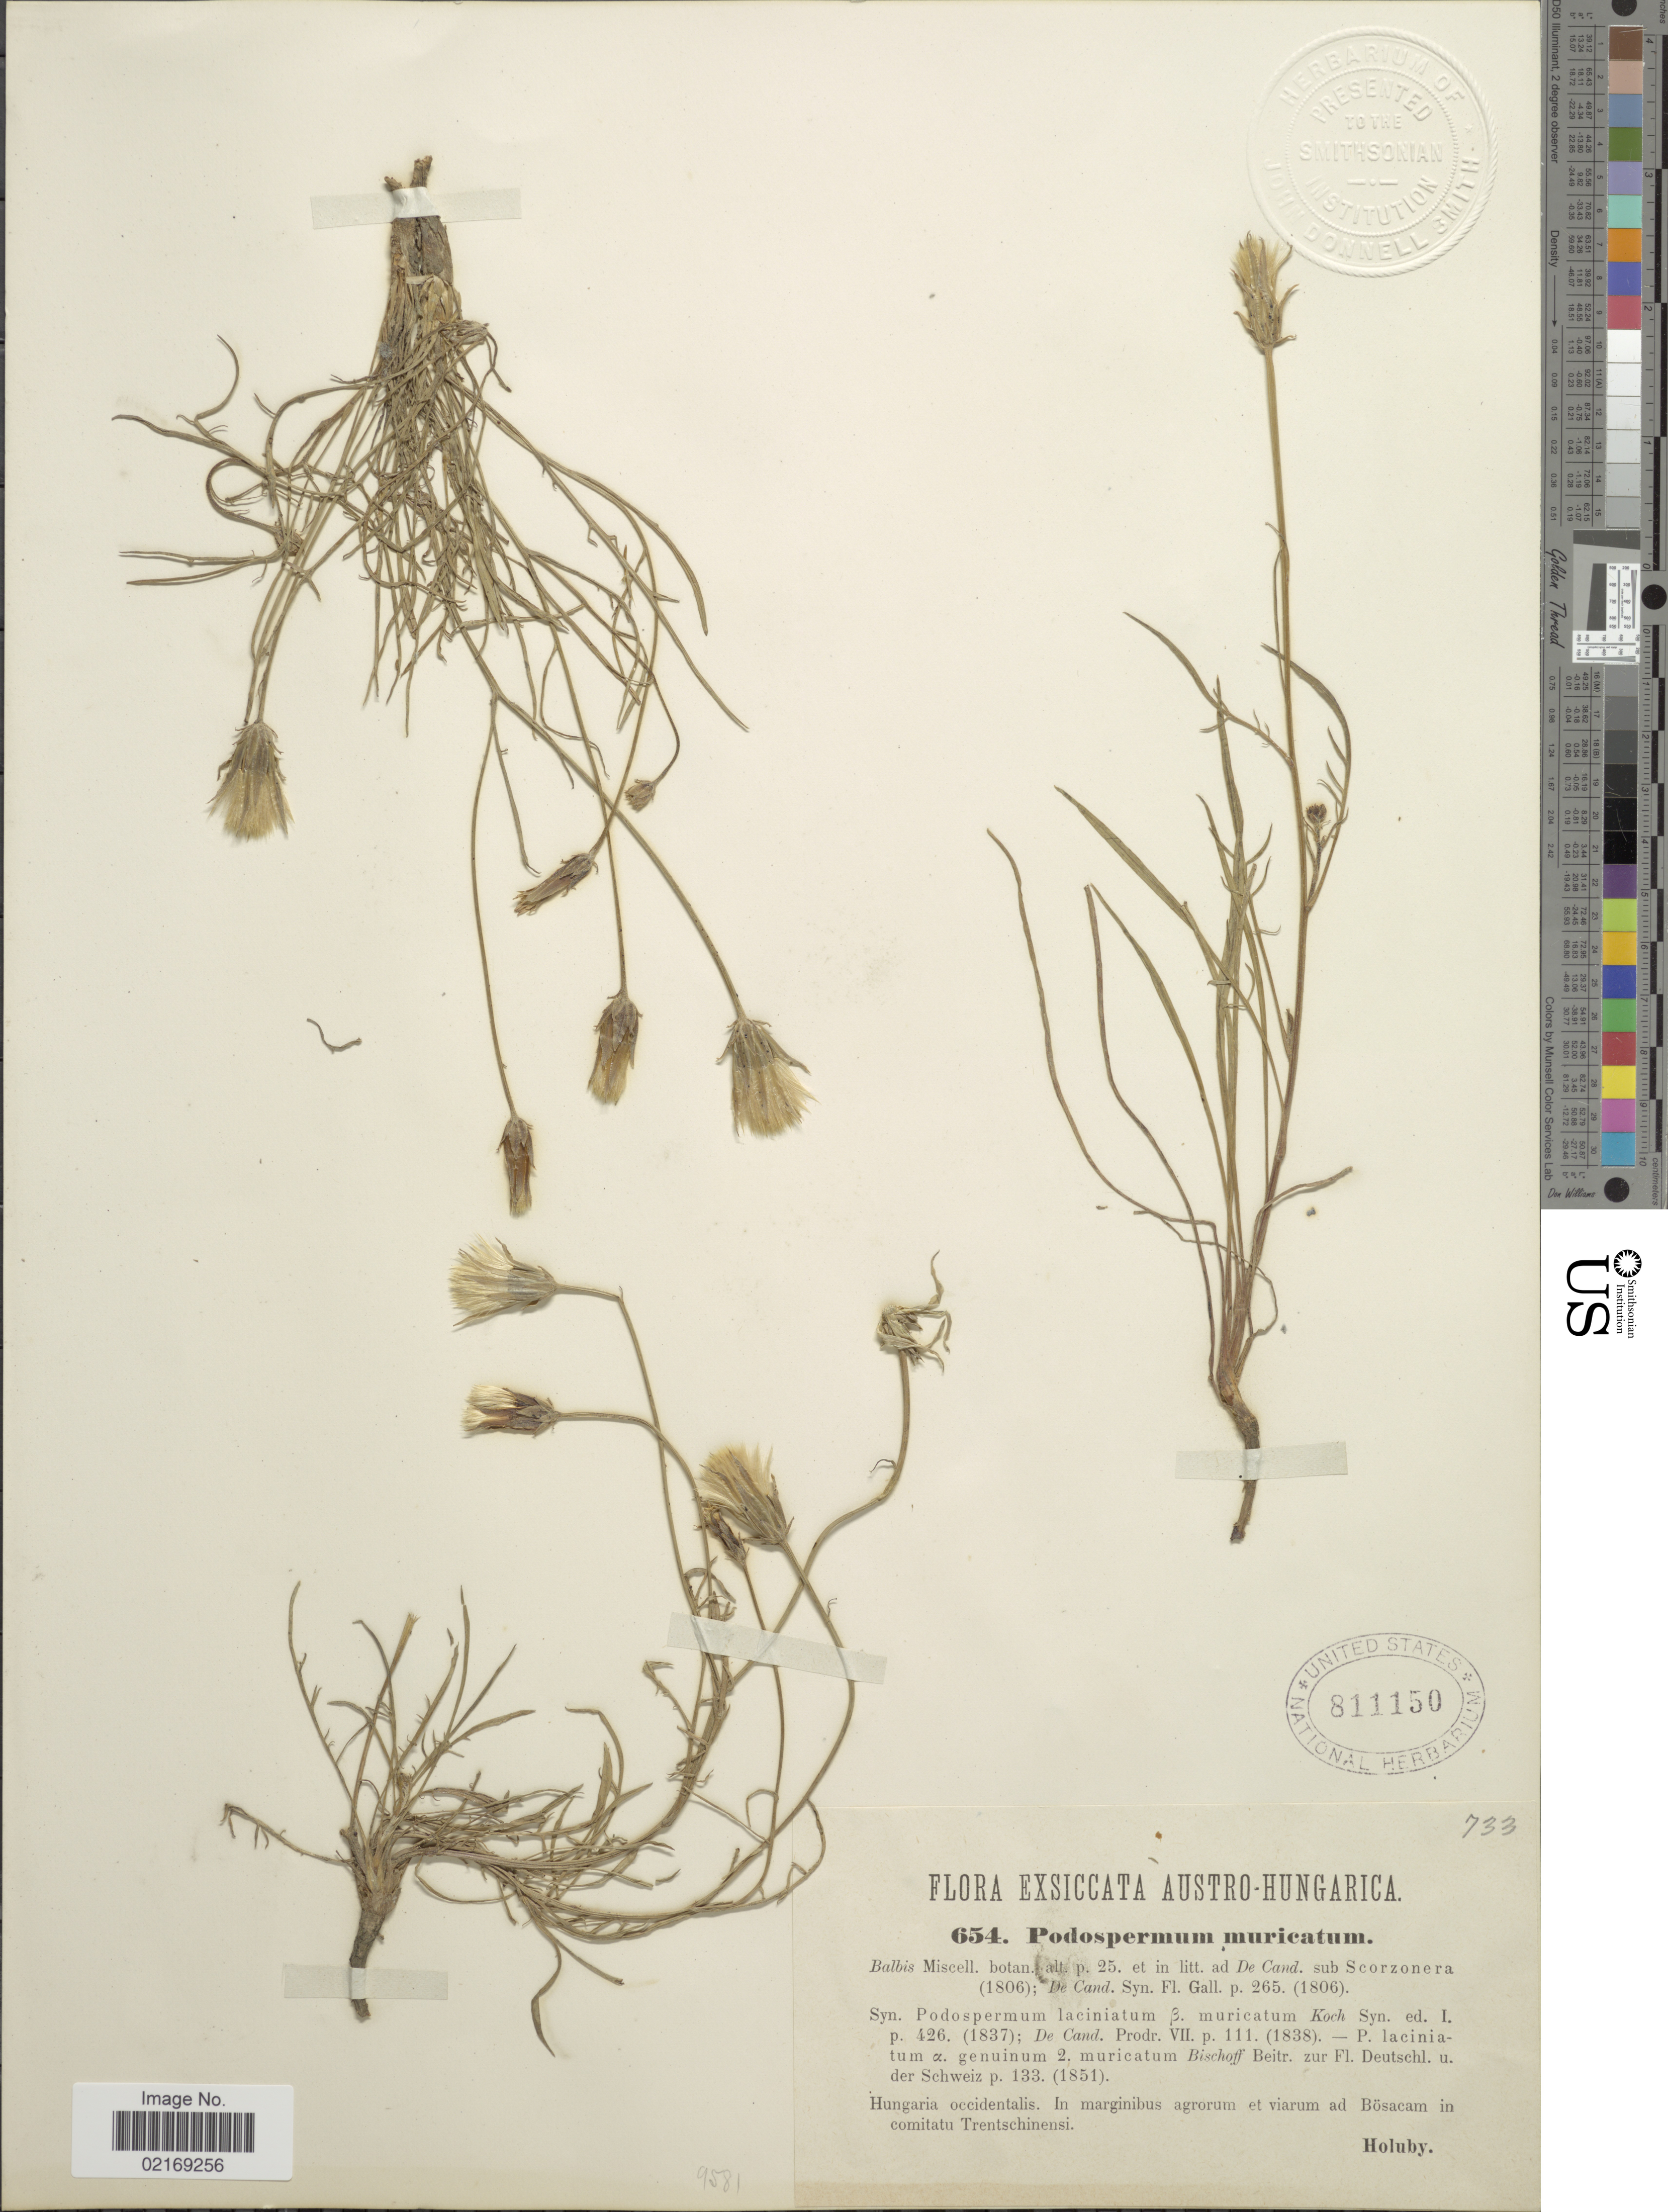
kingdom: Plantae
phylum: Tracheophyta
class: Magnoliopsida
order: Asterales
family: Asteraceae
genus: Podospermum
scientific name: Podospermum laciniatum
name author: (L.) DC.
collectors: Holuby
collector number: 654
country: Hungary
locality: Austro-Hungarica, Hungaria occidentalis, in marginibus agroru et viarum ad Bosacam in comitatu Trentschinensi.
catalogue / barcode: US 811150